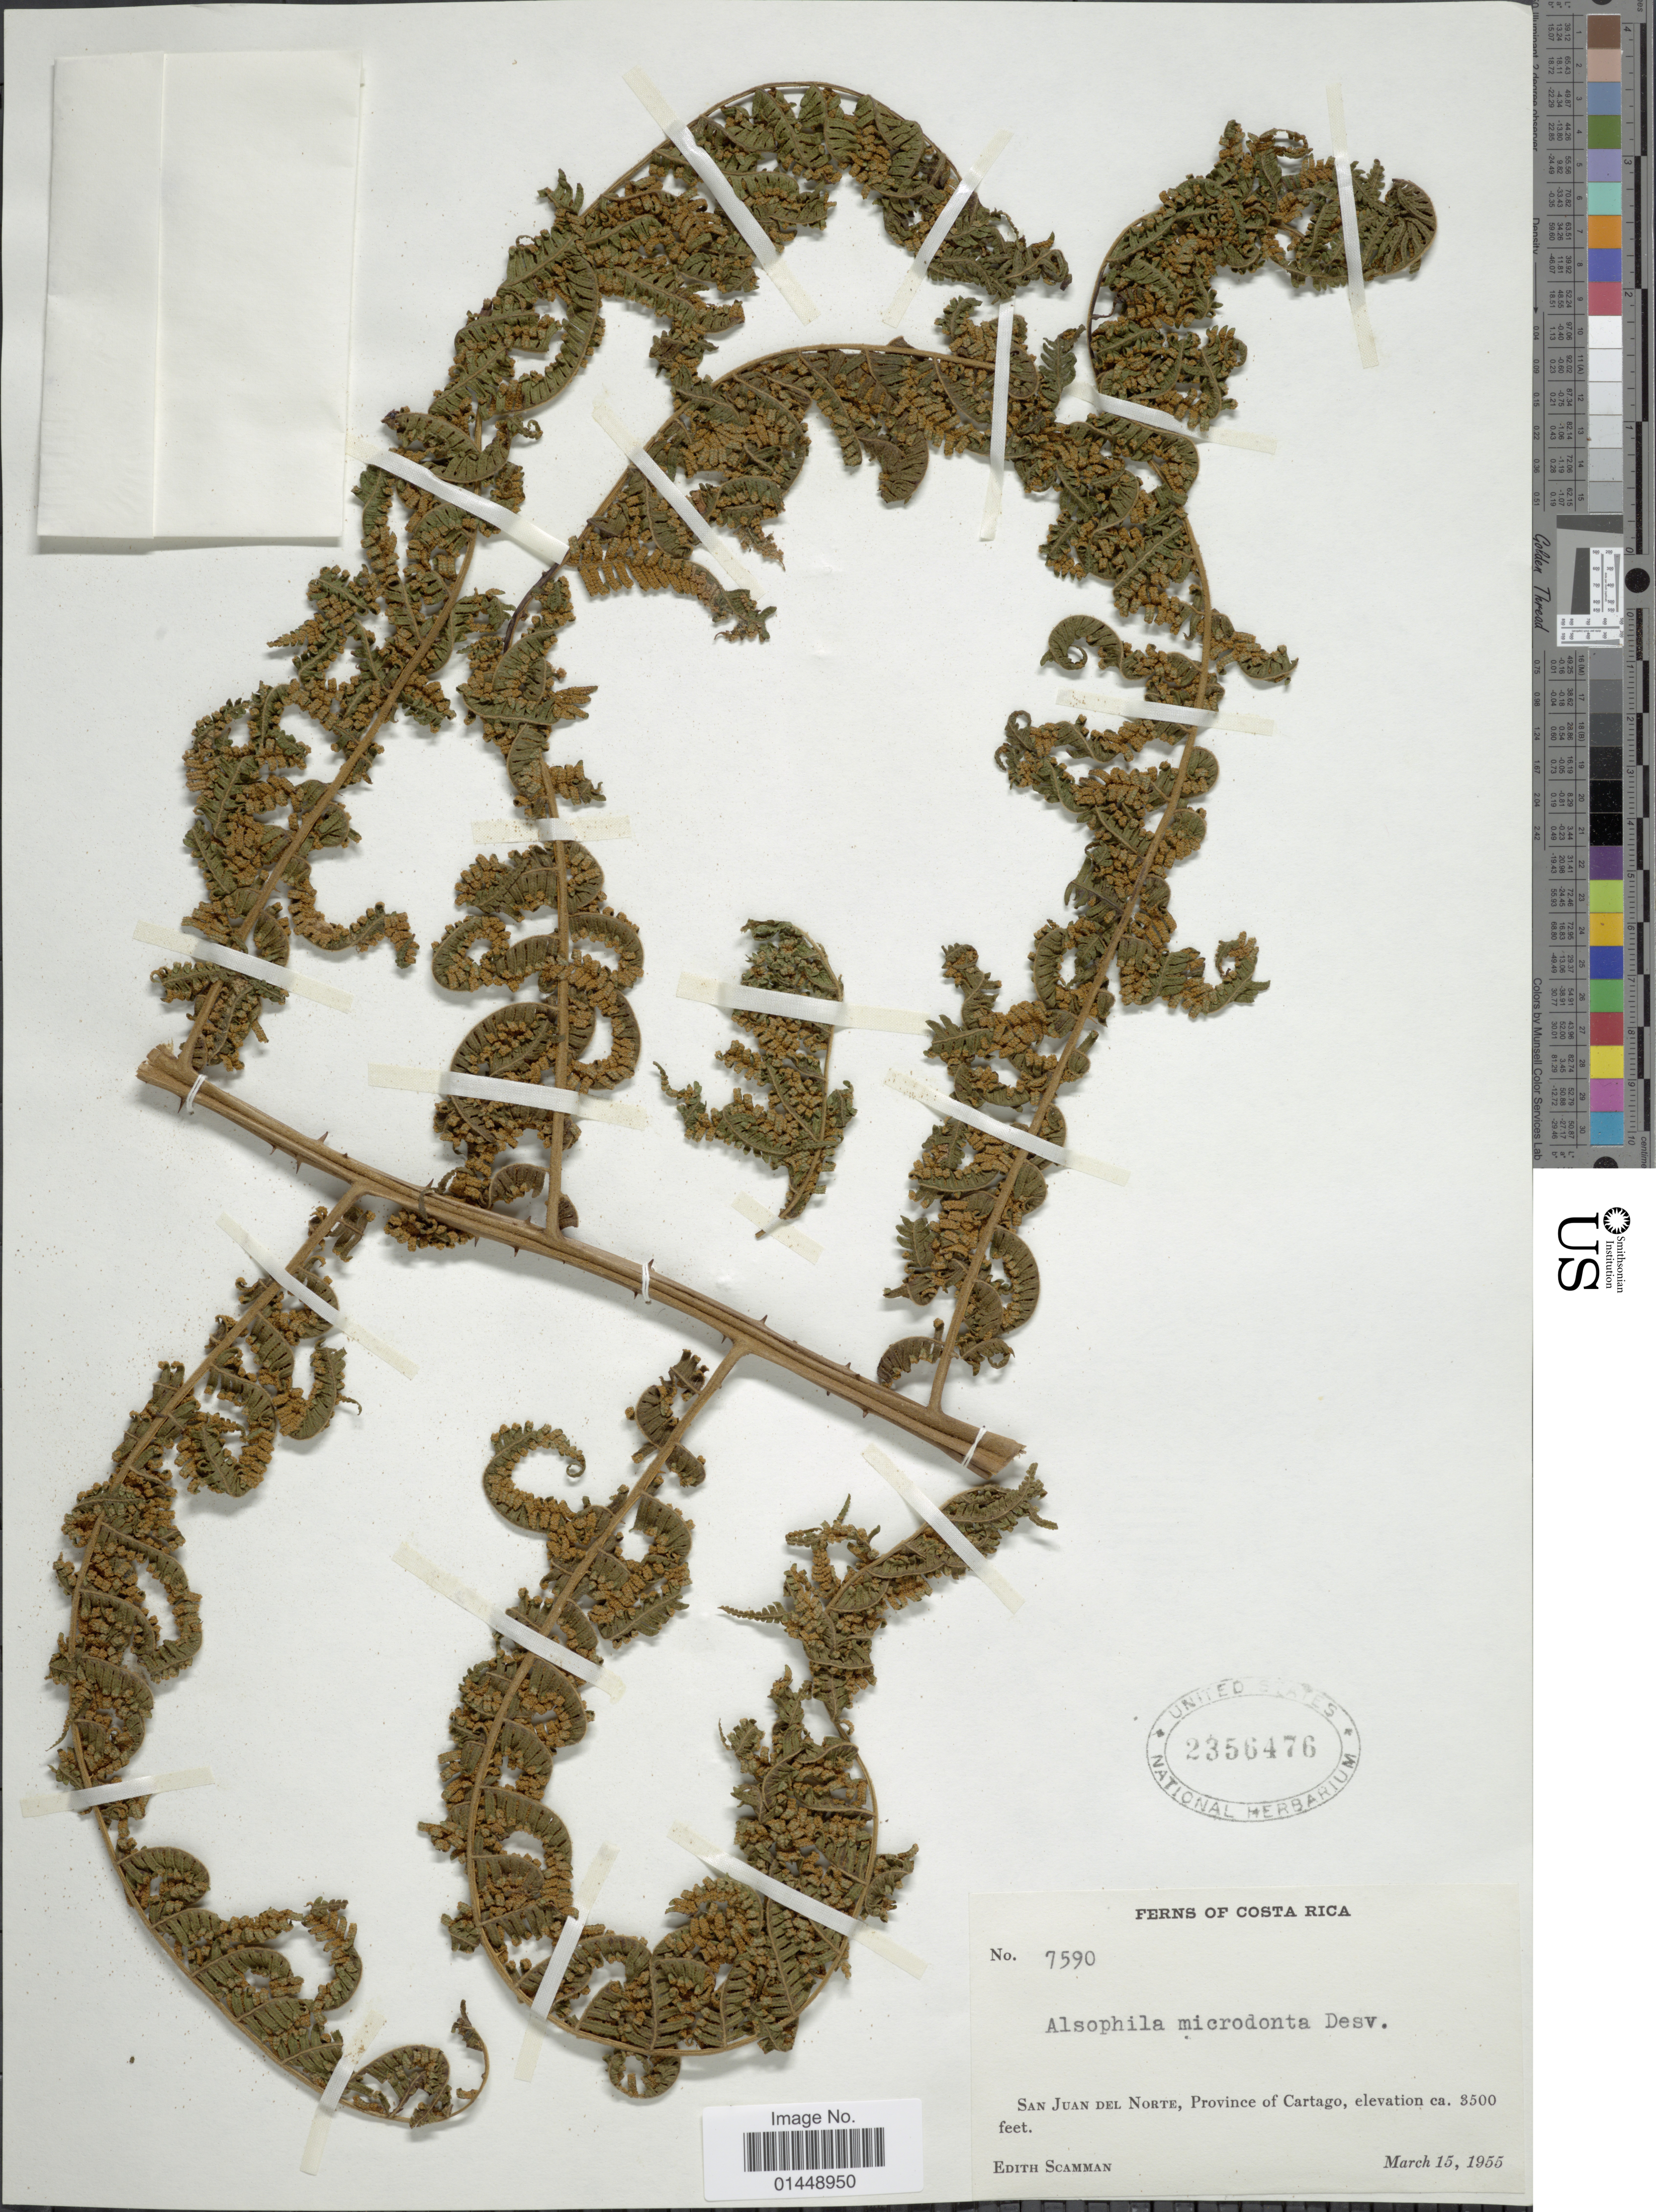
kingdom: Plantae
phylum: Tracheophyta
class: Polypodiopsida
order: Cyatheales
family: Cyatheaceae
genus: Cyathea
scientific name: Cyathea microdonta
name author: (Desv.) Domin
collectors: E. Scamman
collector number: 7590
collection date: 1955-03-15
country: Costa Rica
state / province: Cartago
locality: San Juan del Norte, Province of Cartago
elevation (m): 1067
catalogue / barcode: US 2356476